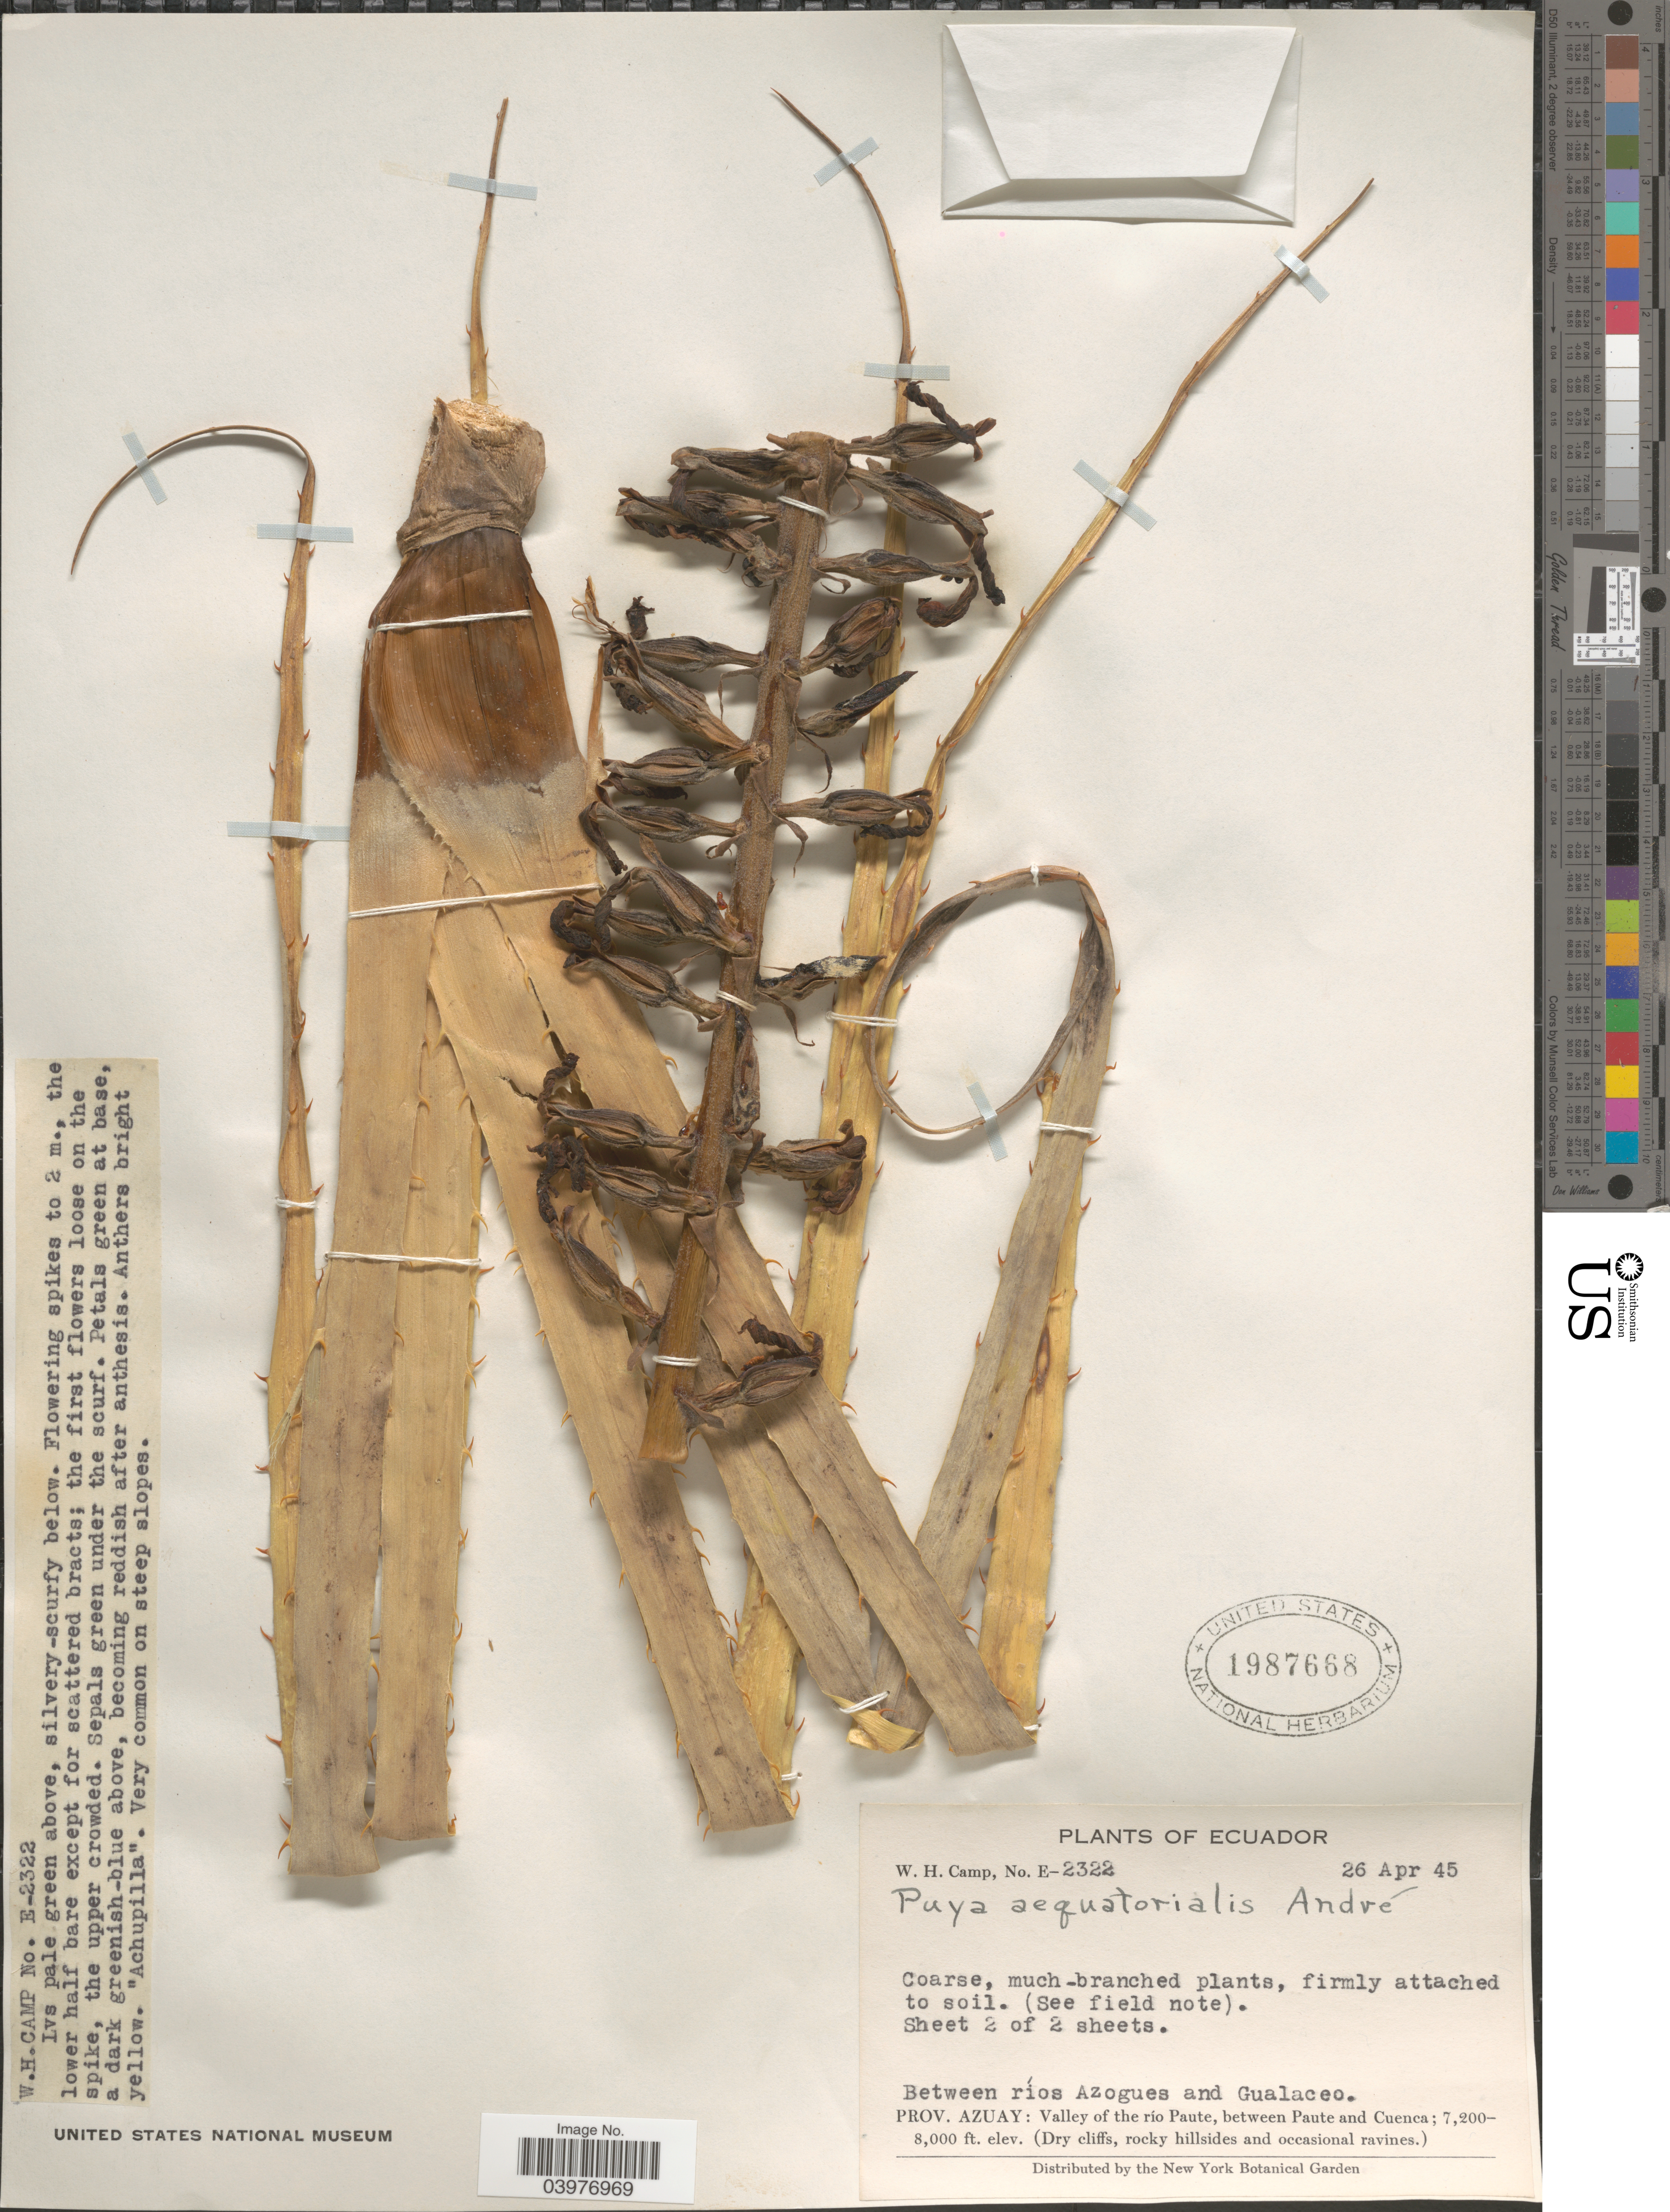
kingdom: Plantae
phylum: Tracheophyta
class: Liliopsida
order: Poales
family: Bromeliaceae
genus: Puya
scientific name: Puya aequatorialis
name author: André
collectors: W. H. Camp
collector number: E-2322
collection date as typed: Transcribed d/m/y: 26/4/45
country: Ecuador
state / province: Azuay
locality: Between ríos Azogues and Gualaceo. Valley of río Paute, between Paute and Cuenca.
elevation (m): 2195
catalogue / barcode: US 1987668